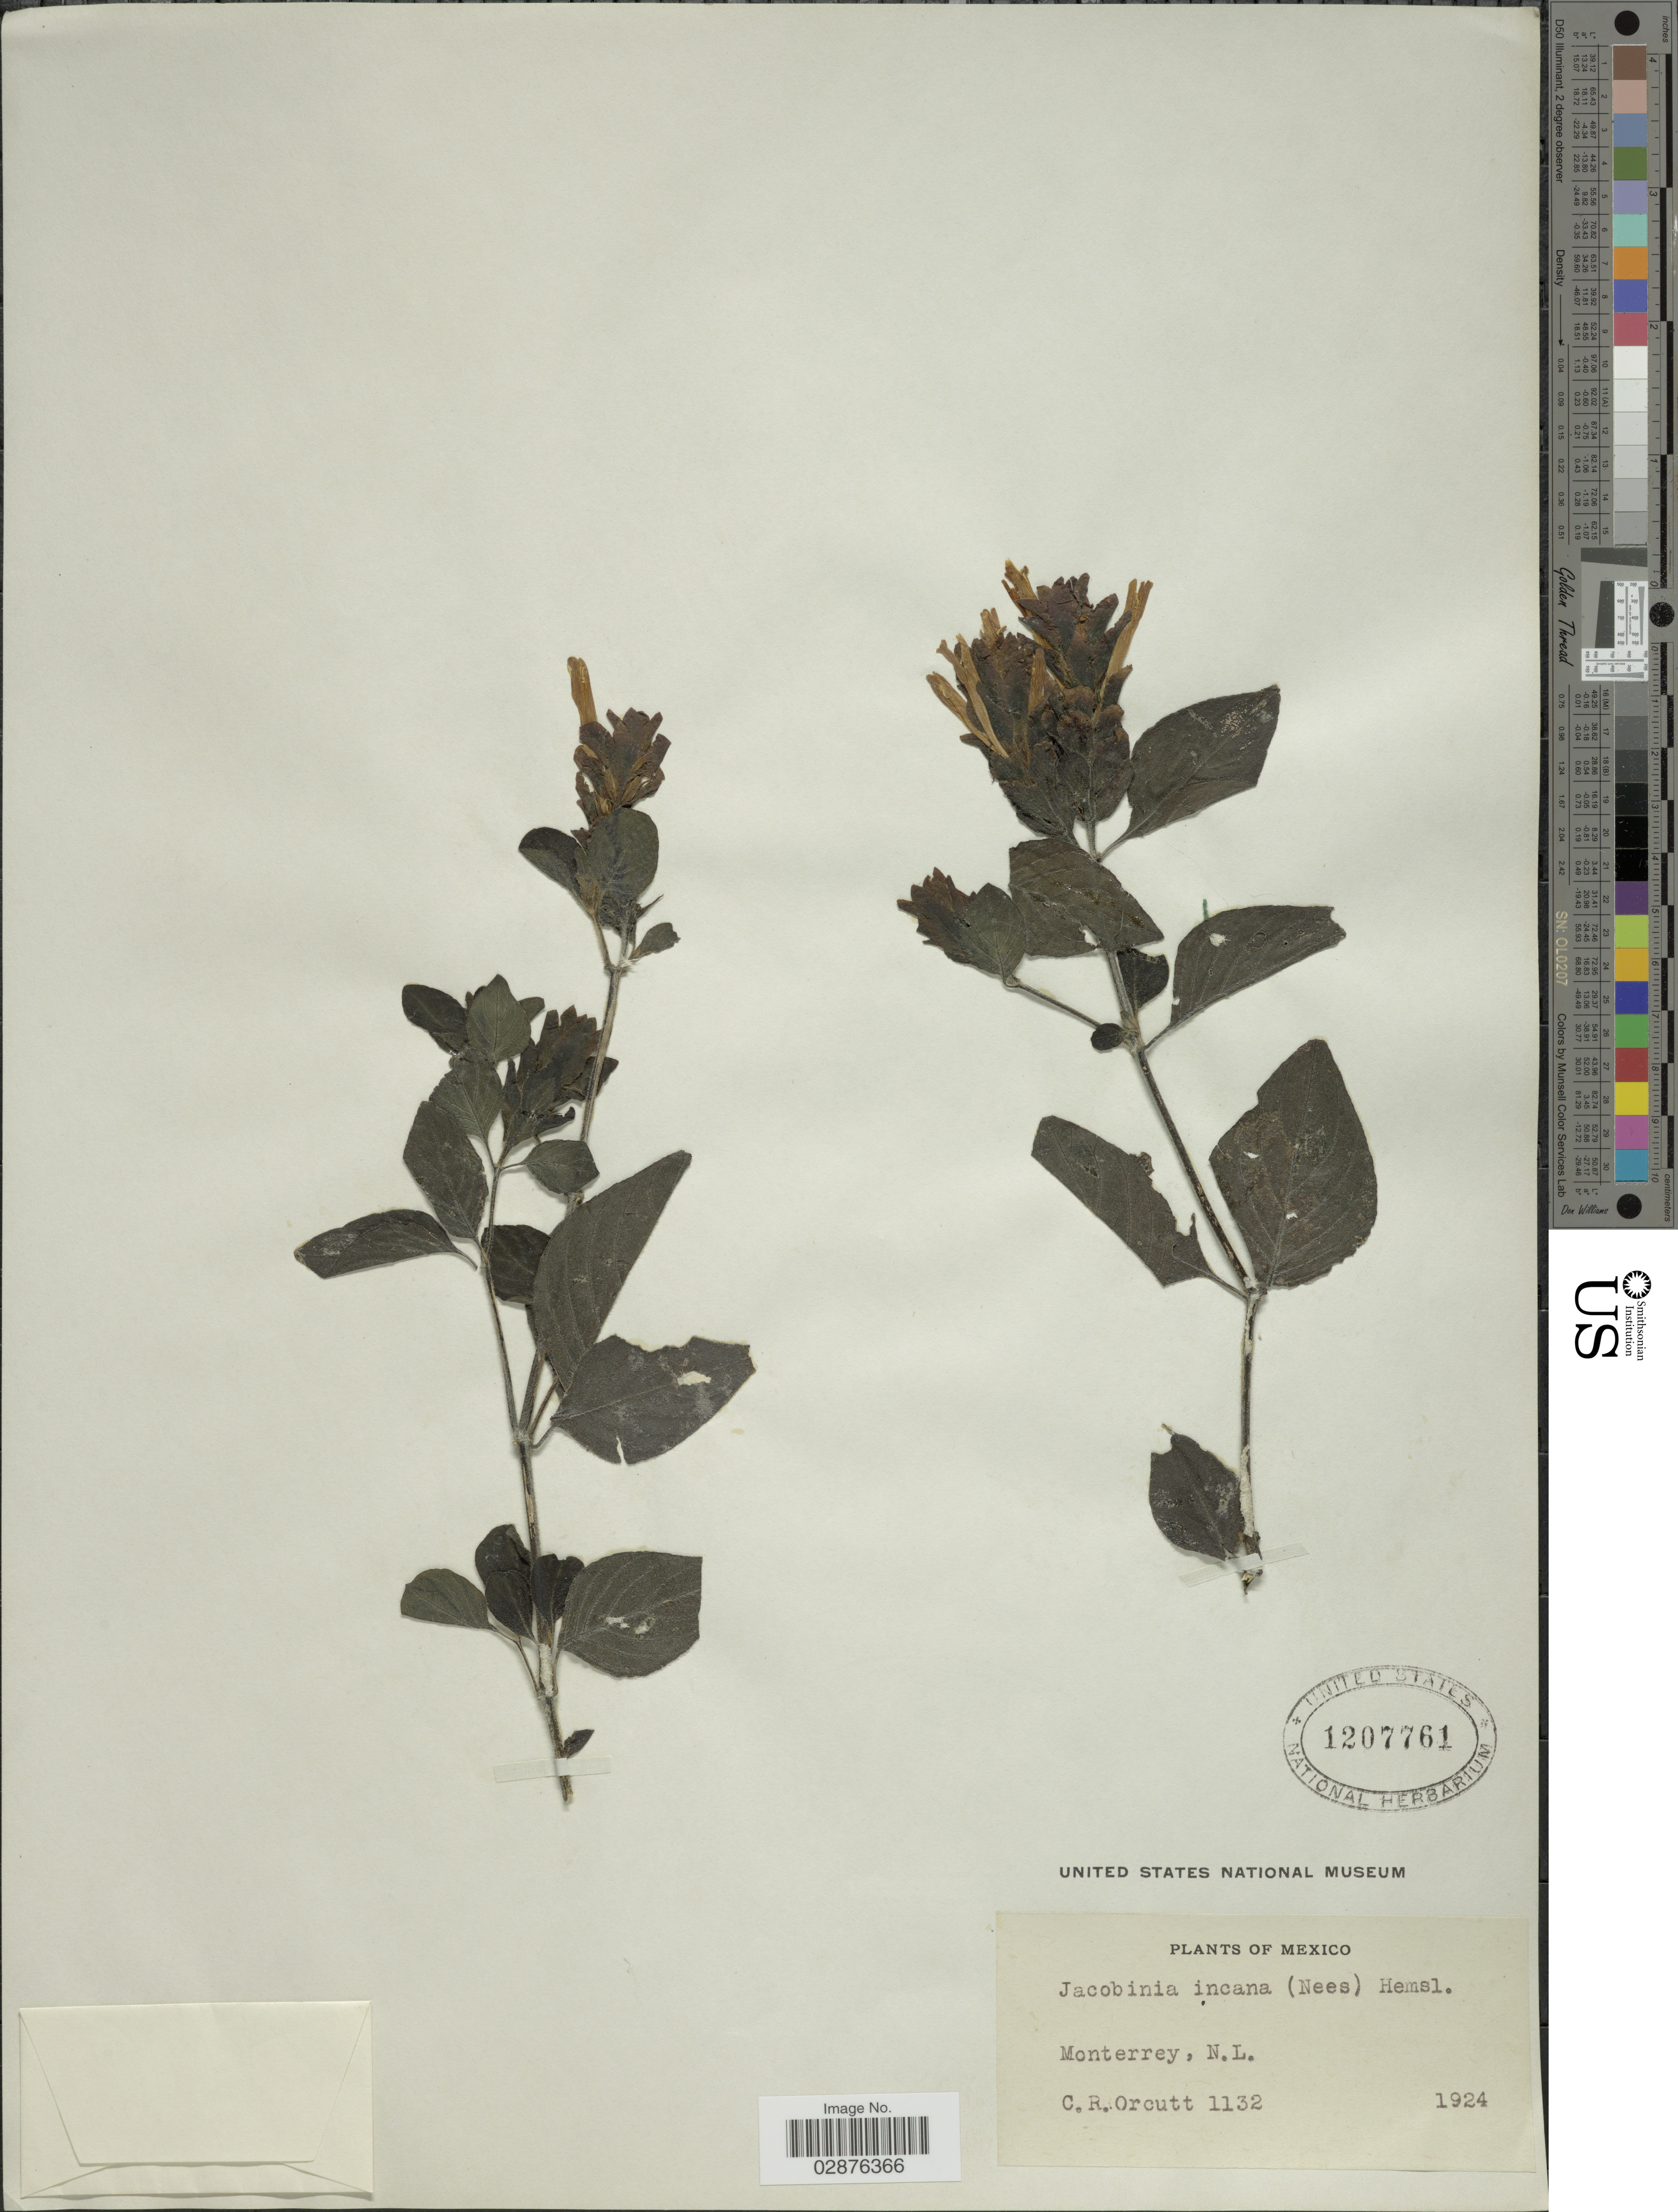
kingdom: Plantae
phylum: Tracheophyta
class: Magnoliopsida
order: Lamiales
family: Acanthaceae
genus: Justicia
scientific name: Justicia fulvicoma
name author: Schltdl. & Cham.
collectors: C. R. Orcutt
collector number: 1132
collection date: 1924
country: Mexico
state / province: Nuevo León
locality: Monterrey, N. L.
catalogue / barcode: US 1207761